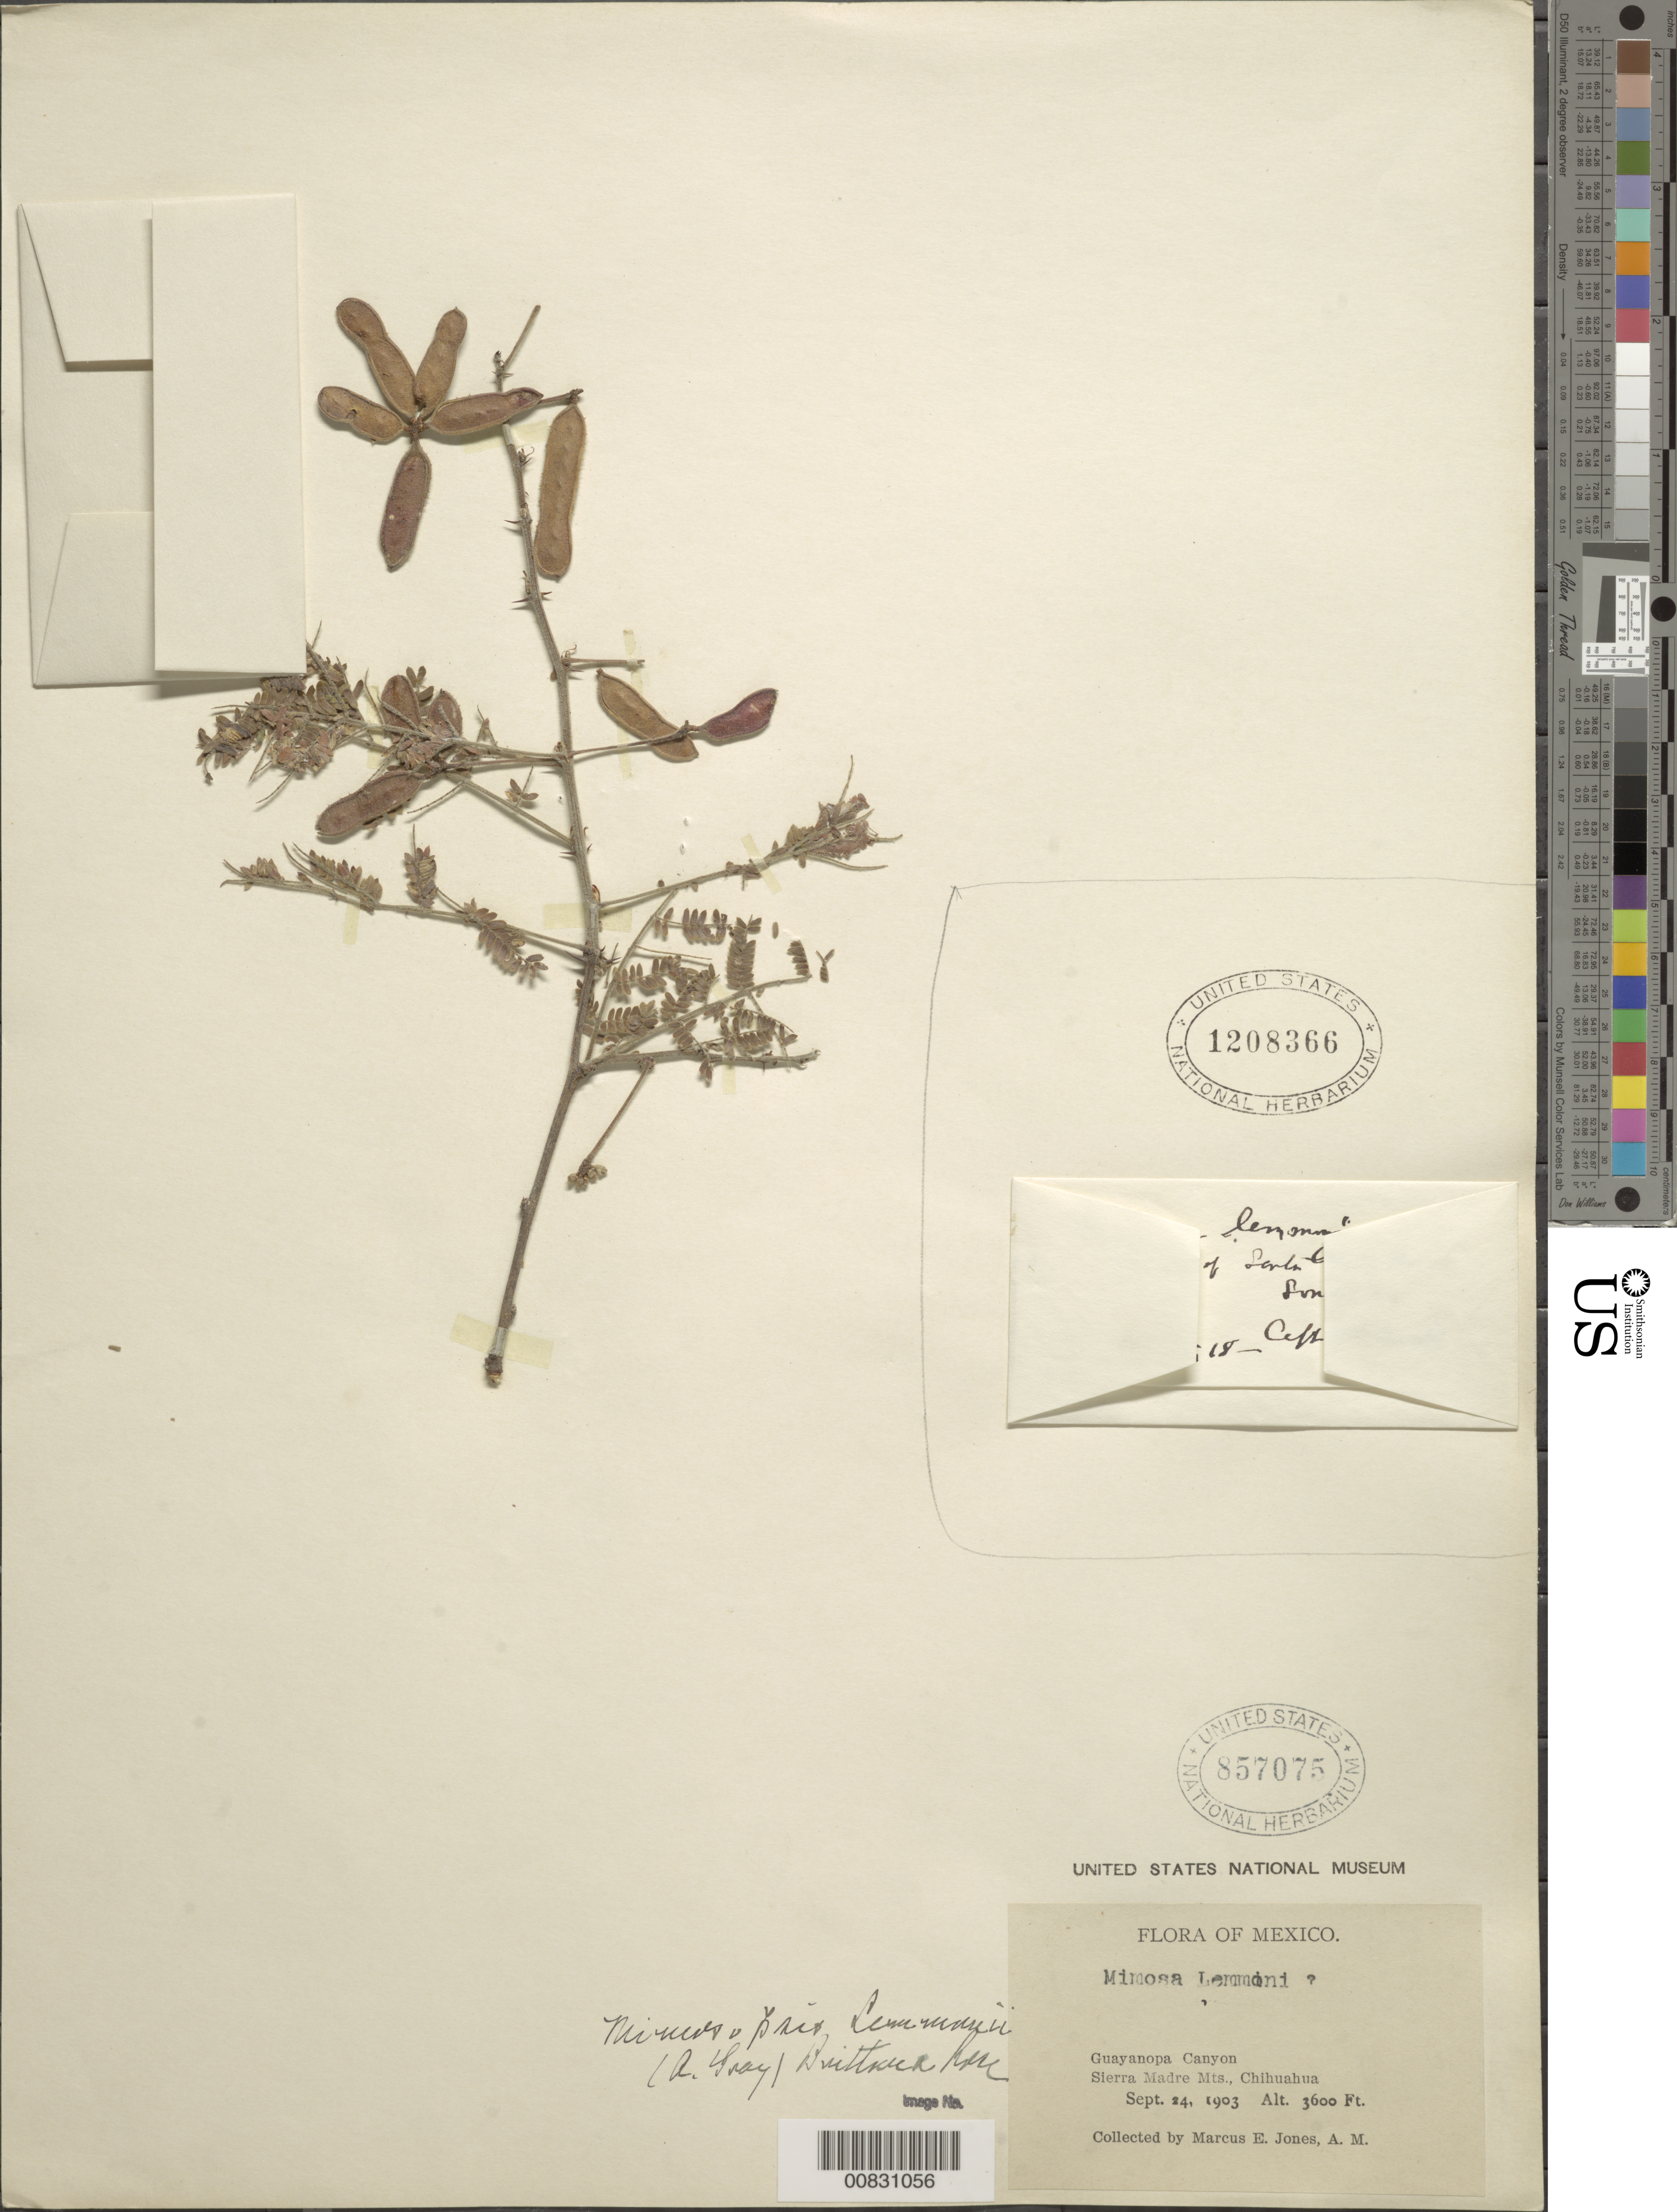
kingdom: Plantae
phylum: Tracheophyta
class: Magnoliopsida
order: Fabales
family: Fabaceae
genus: Mimosa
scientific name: Mimosa lemmonii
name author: A. Gray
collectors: M. E. Jones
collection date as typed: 24 Sep 1903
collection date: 1903-09-24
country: Mexico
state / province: Chihuahua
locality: Guayanopa Canyon, Sierra Madre Mts., Chihuahua.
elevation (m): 1097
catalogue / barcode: US 857075